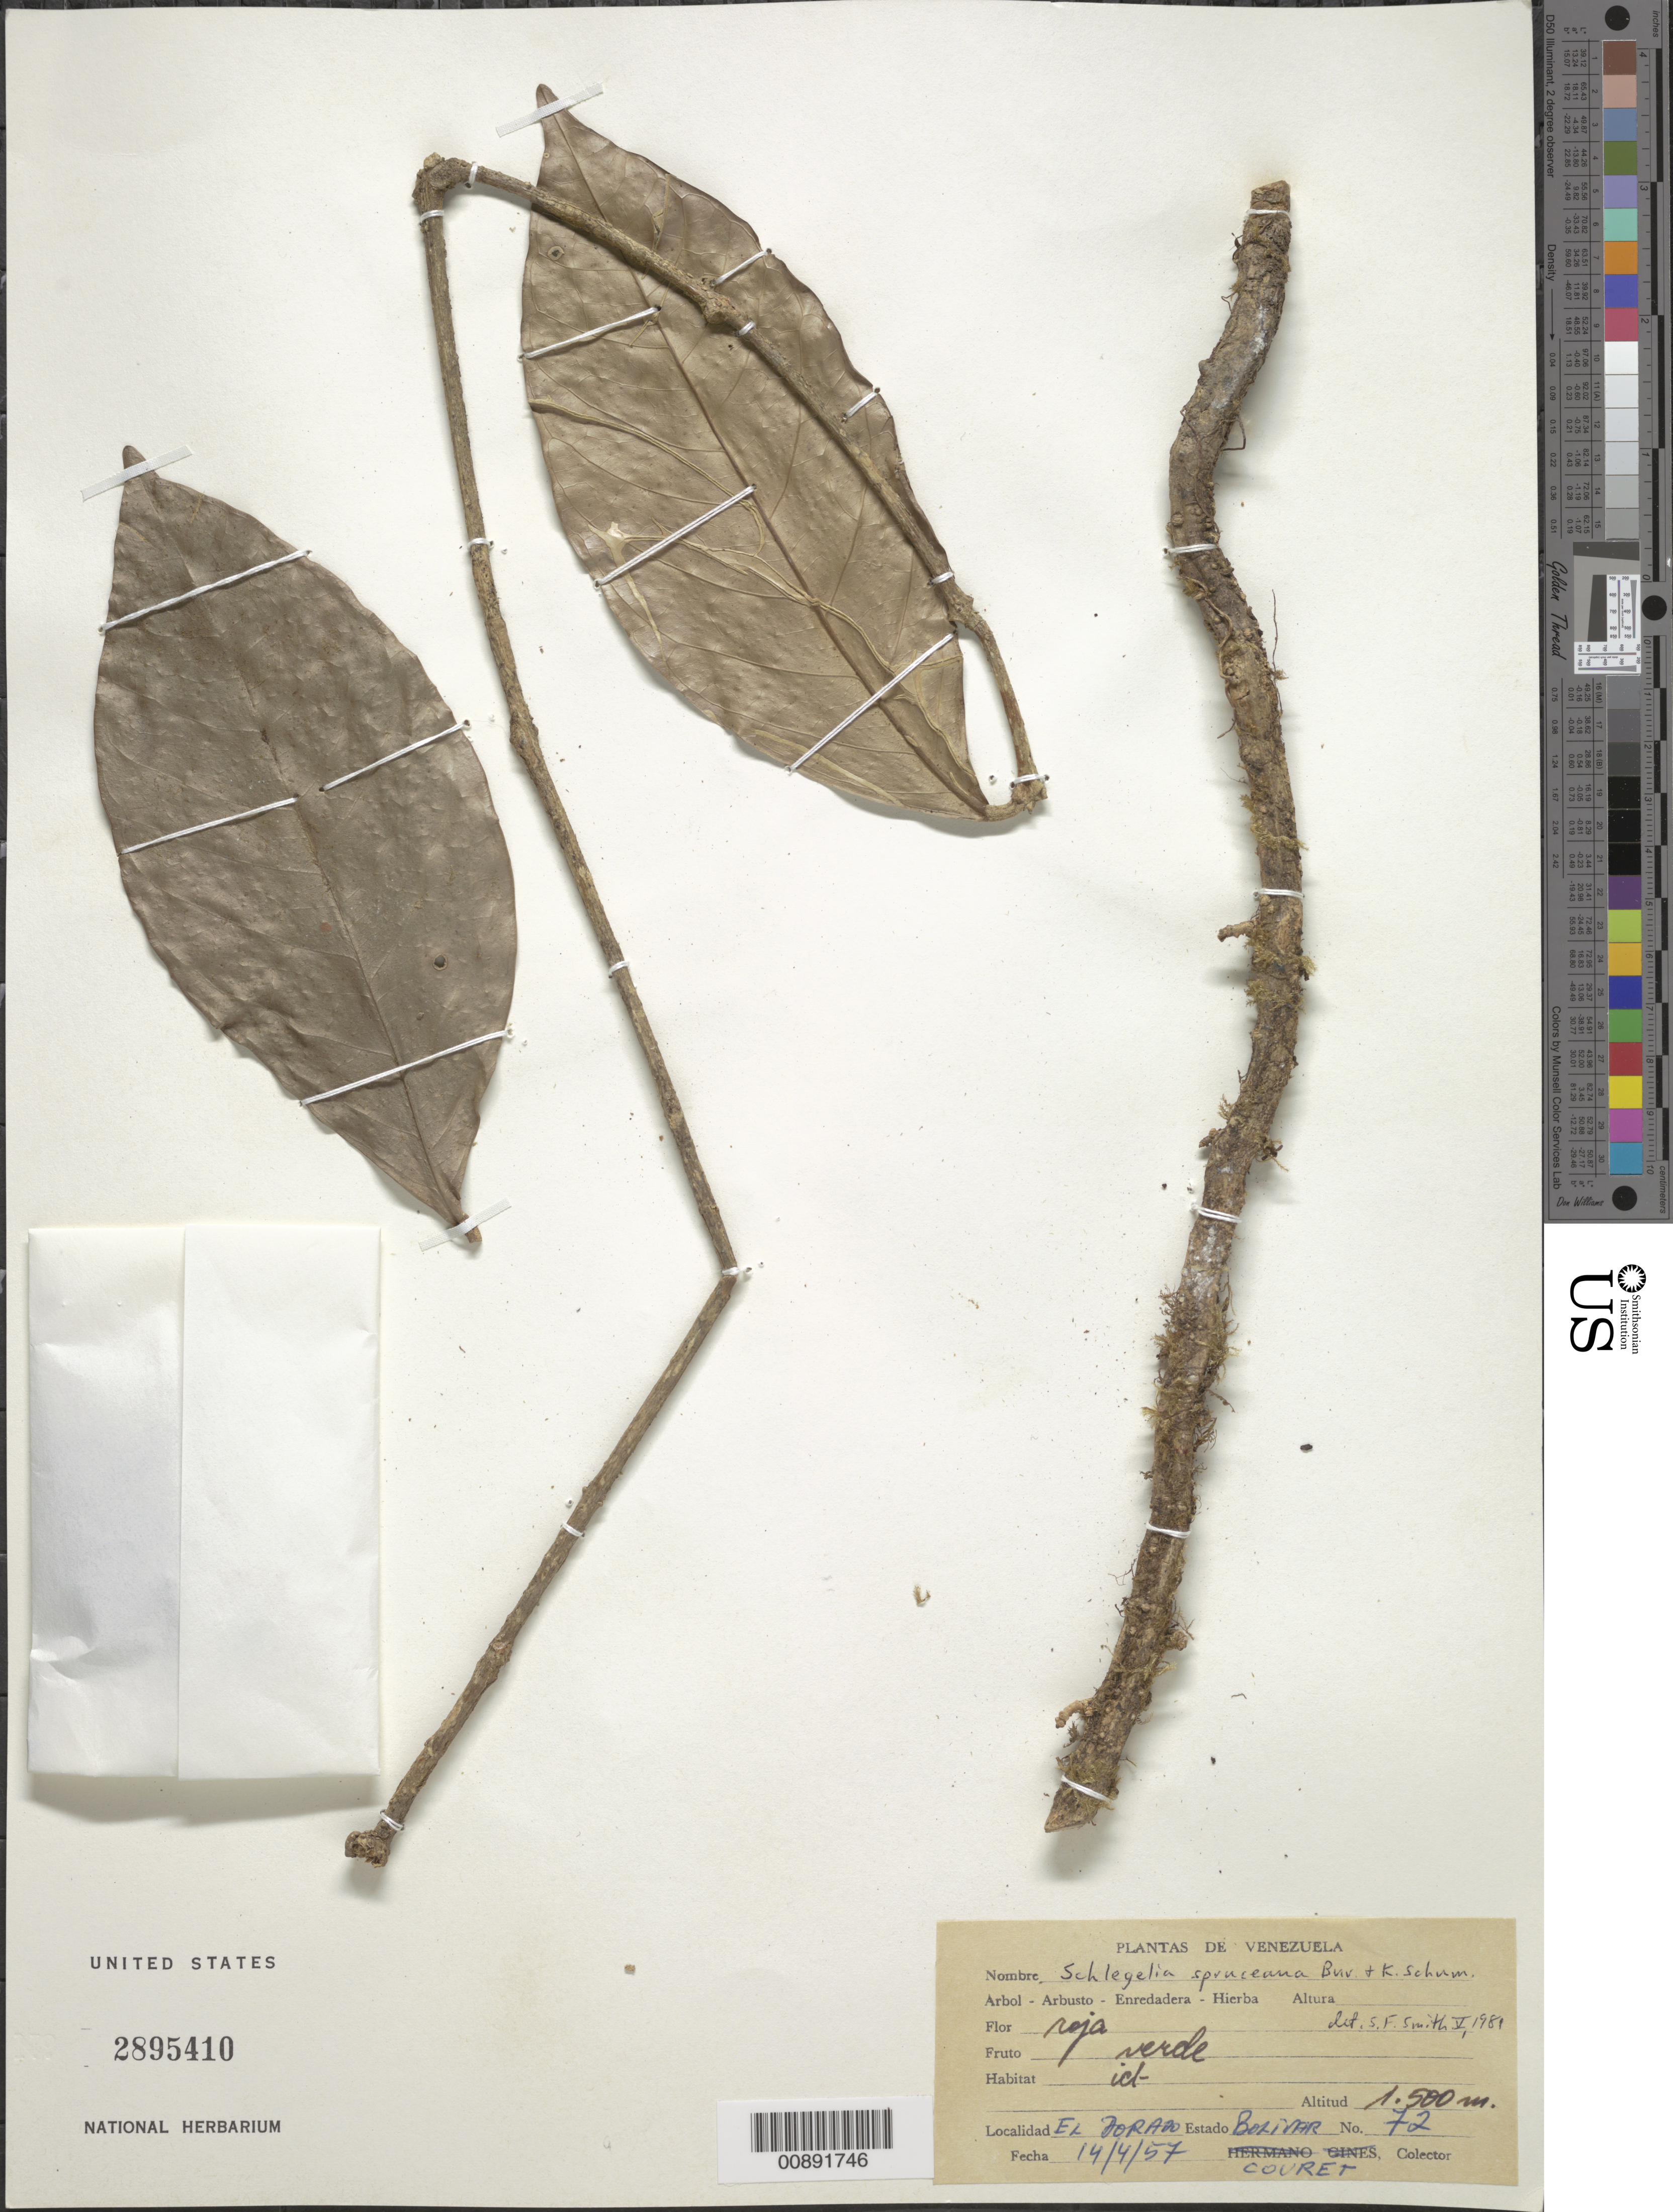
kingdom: Plantae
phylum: Tracheophyta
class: Magnoliopsida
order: Lamiales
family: Schlegeliaceae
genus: Schlegelia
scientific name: Schlegelia spruceana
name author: Bureau & K. Schum.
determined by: Smith, Stephen F., (US), NMNH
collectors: -. Couret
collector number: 72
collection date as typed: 14-Mar-57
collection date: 1957-03-14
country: Venezuela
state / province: Bolívar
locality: El Dorado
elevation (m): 1500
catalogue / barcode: US 2895410